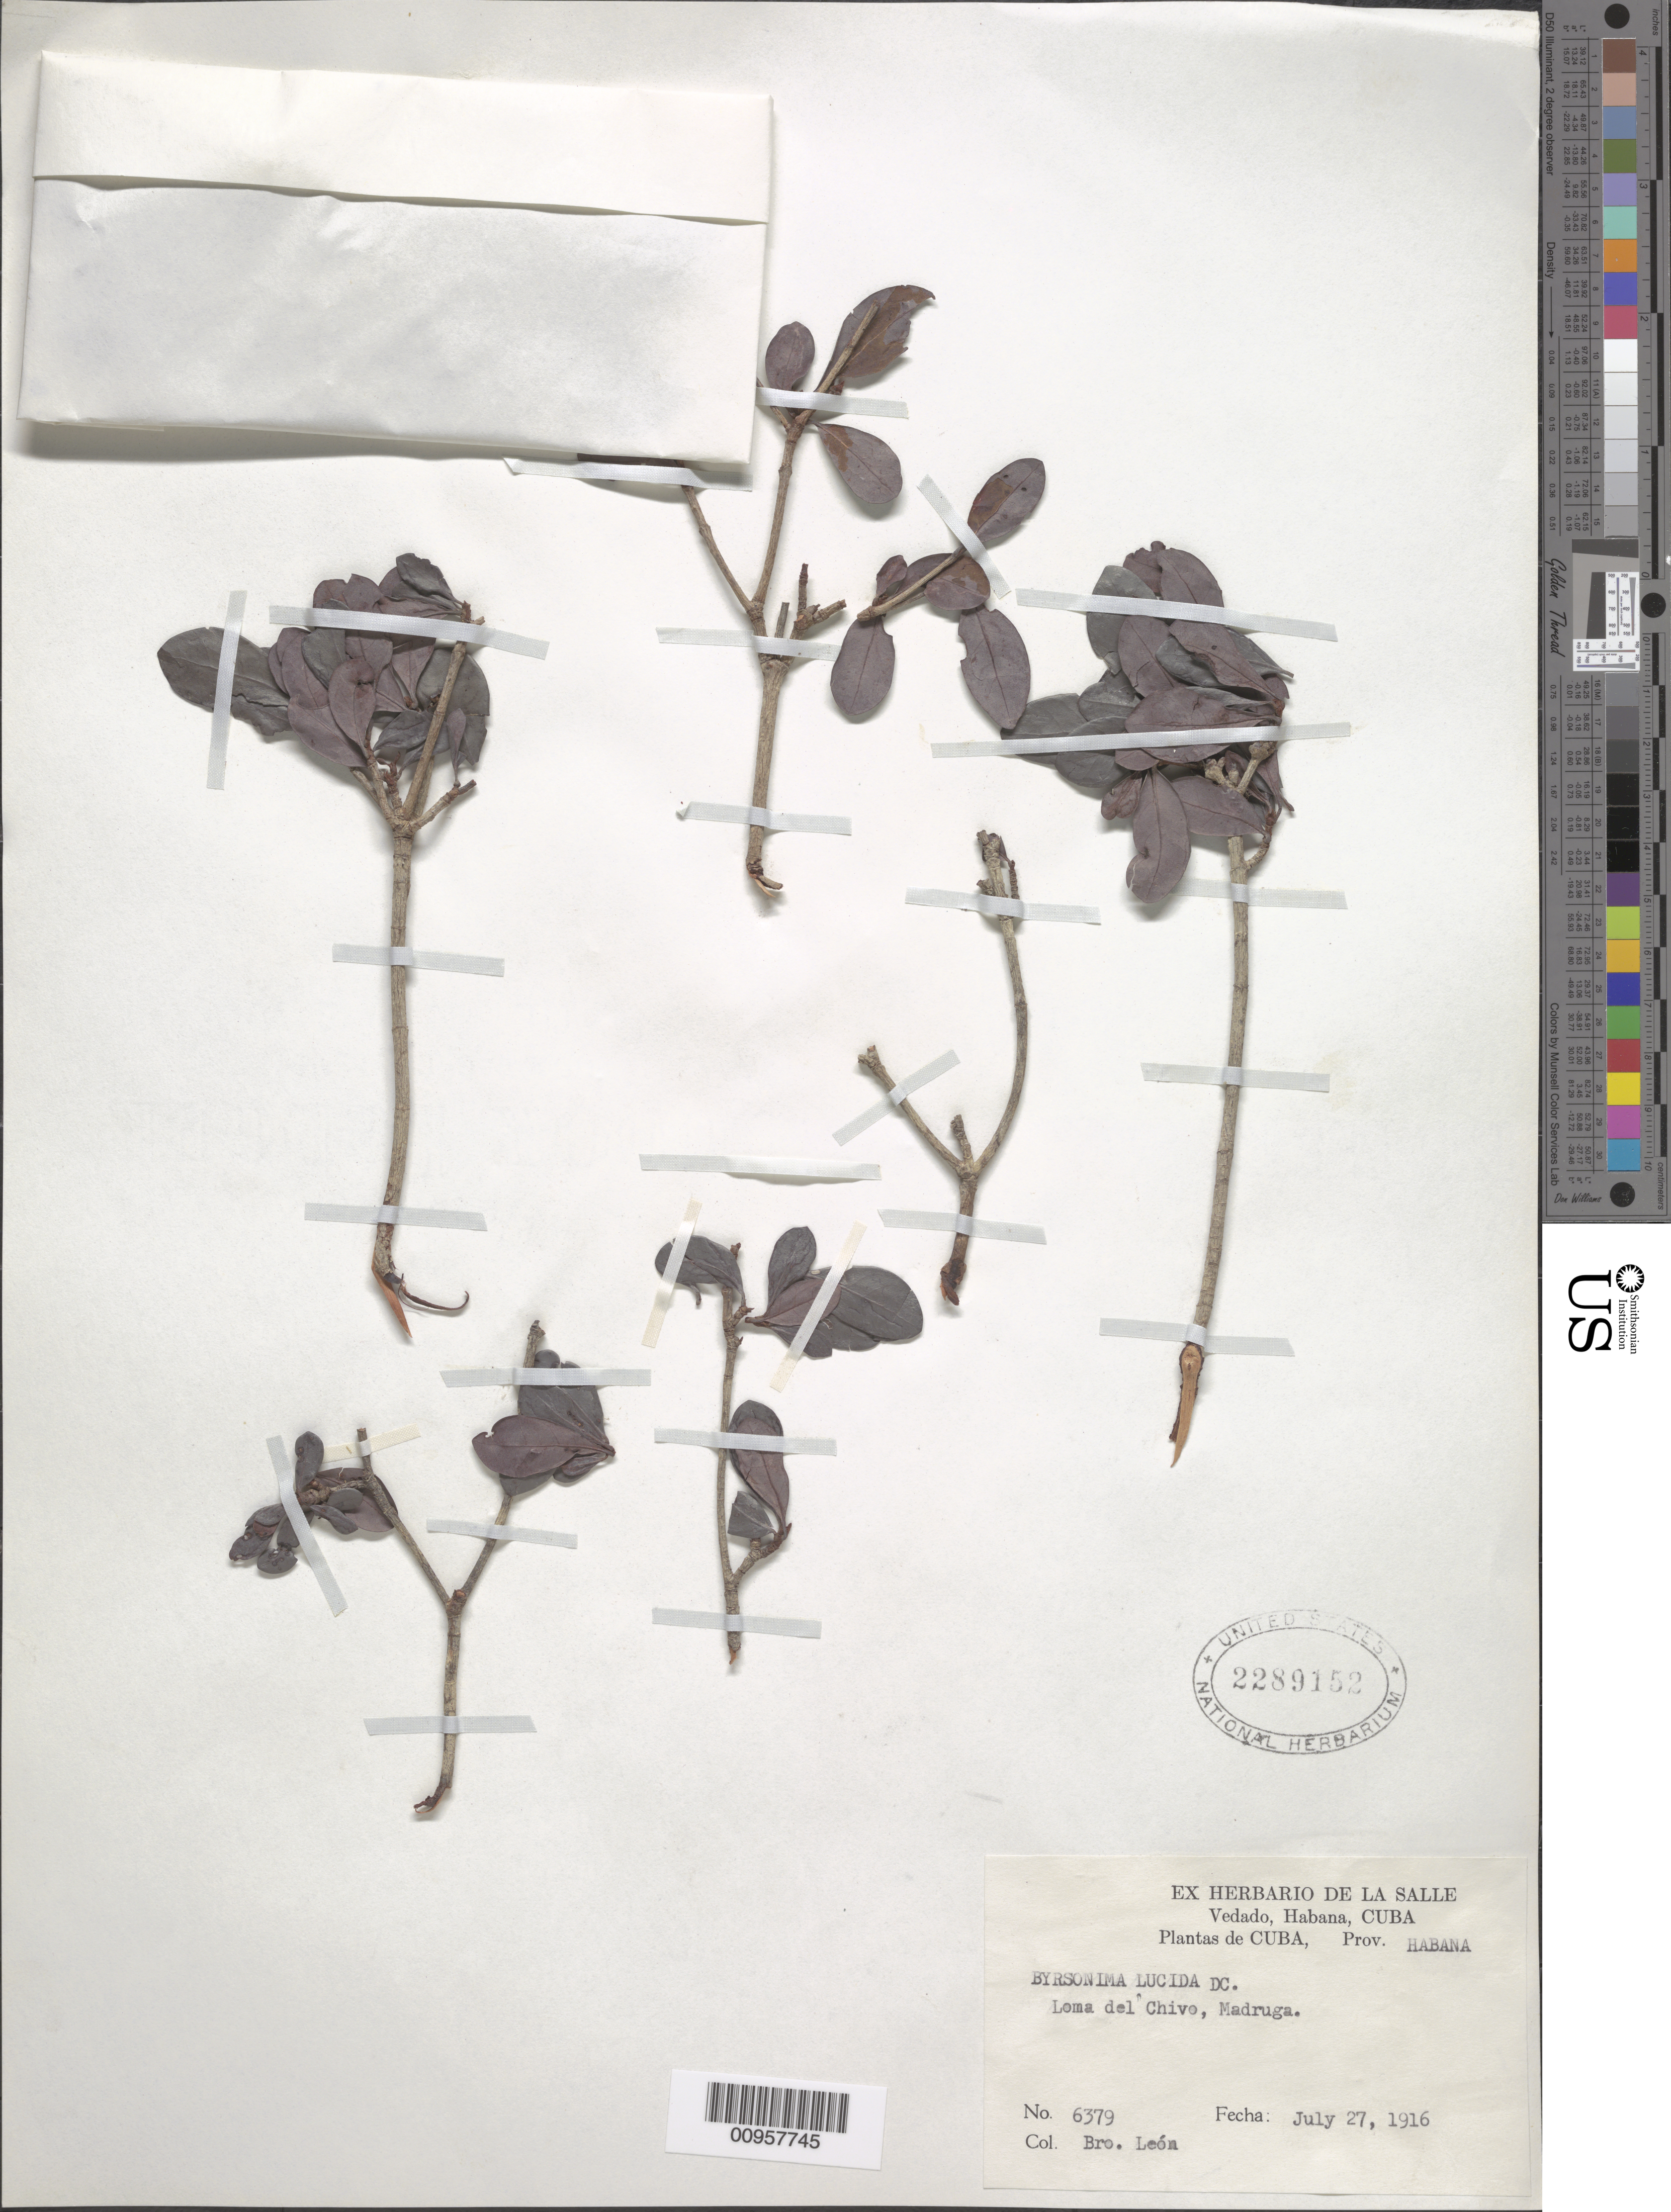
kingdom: Plantae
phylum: Tracheophyta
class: Magnoliopsida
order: Malpighiales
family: Malpighiaceae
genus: Byrsonima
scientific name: Byrsonima lucida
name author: (Mill.) DC.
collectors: Bro. León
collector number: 6379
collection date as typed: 27 jul 1916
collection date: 1916-07-27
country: Cuba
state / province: La Habana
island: Cuba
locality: Loma del Chivo, Madruga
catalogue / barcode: US 2289152